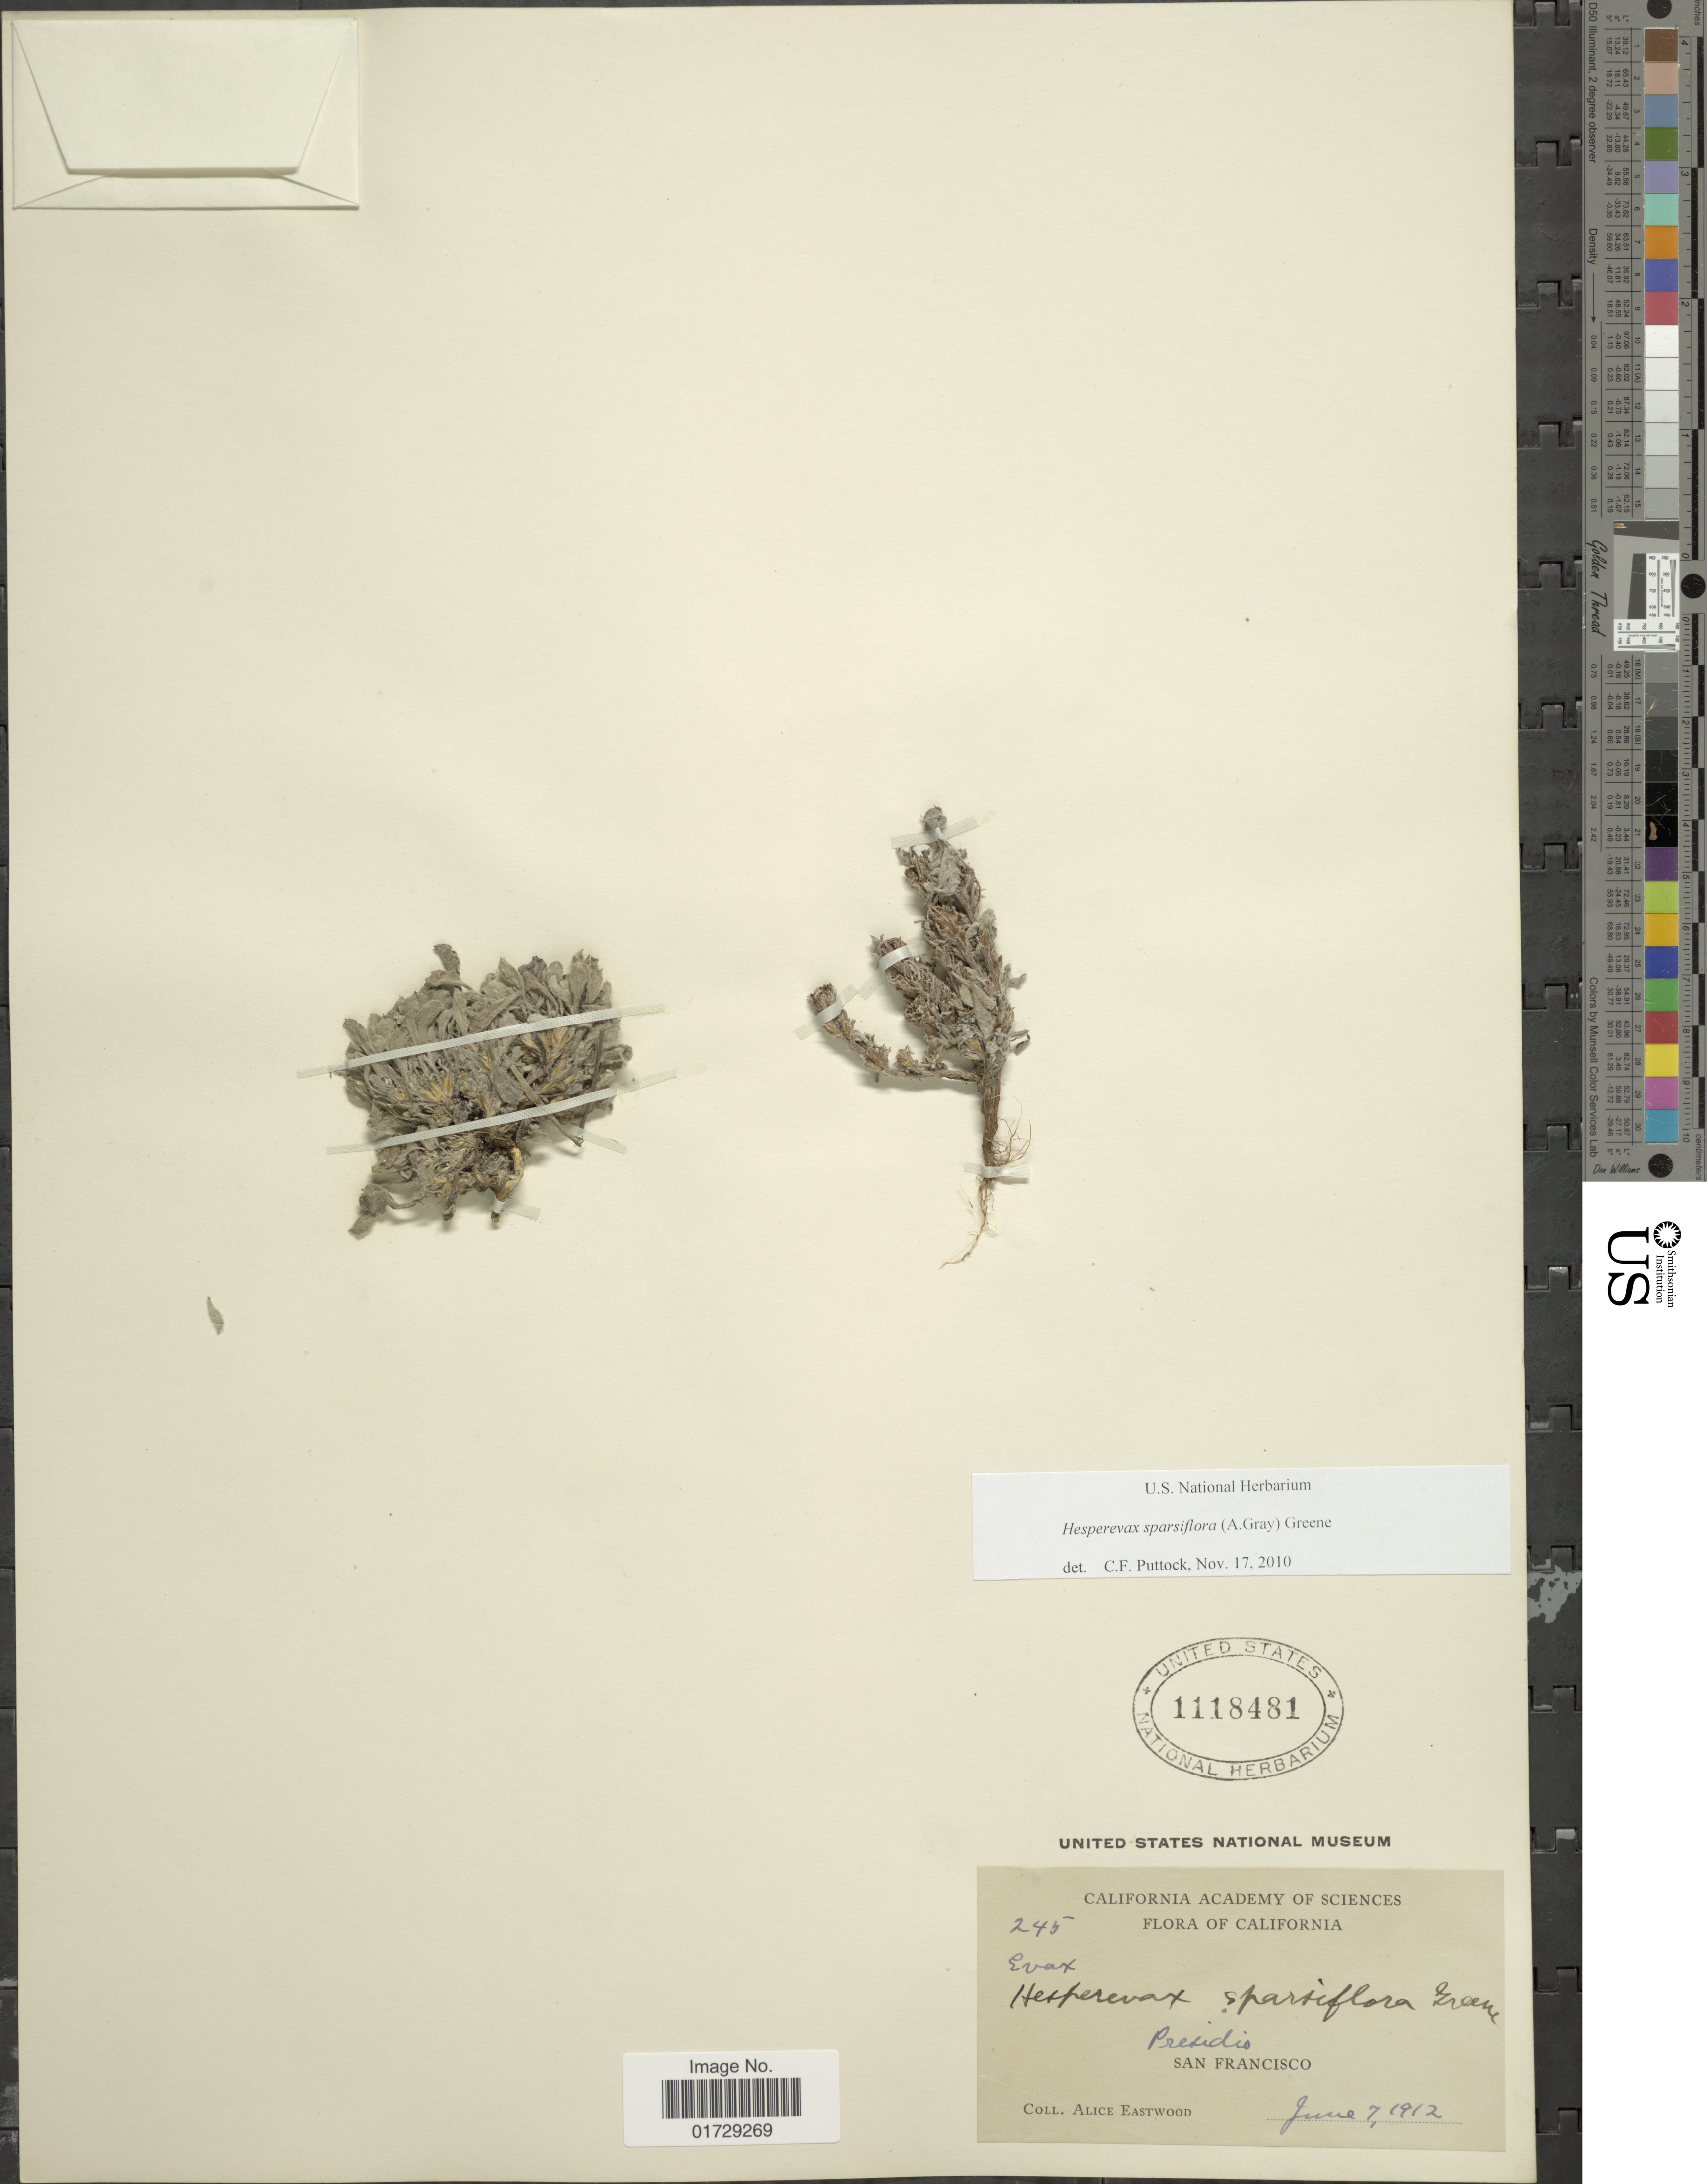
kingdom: Plantae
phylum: Tracheophyta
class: Magnoliopsida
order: Asterales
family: Asteraceae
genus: Hesperevax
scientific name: Hesperevax sparsiflora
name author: (A. Gray) Greene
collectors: A. Eastwood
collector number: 245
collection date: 1912-06-07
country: United States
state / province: California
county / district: San Francisco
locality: Presidio, San Francisco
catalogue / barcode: US 1118481